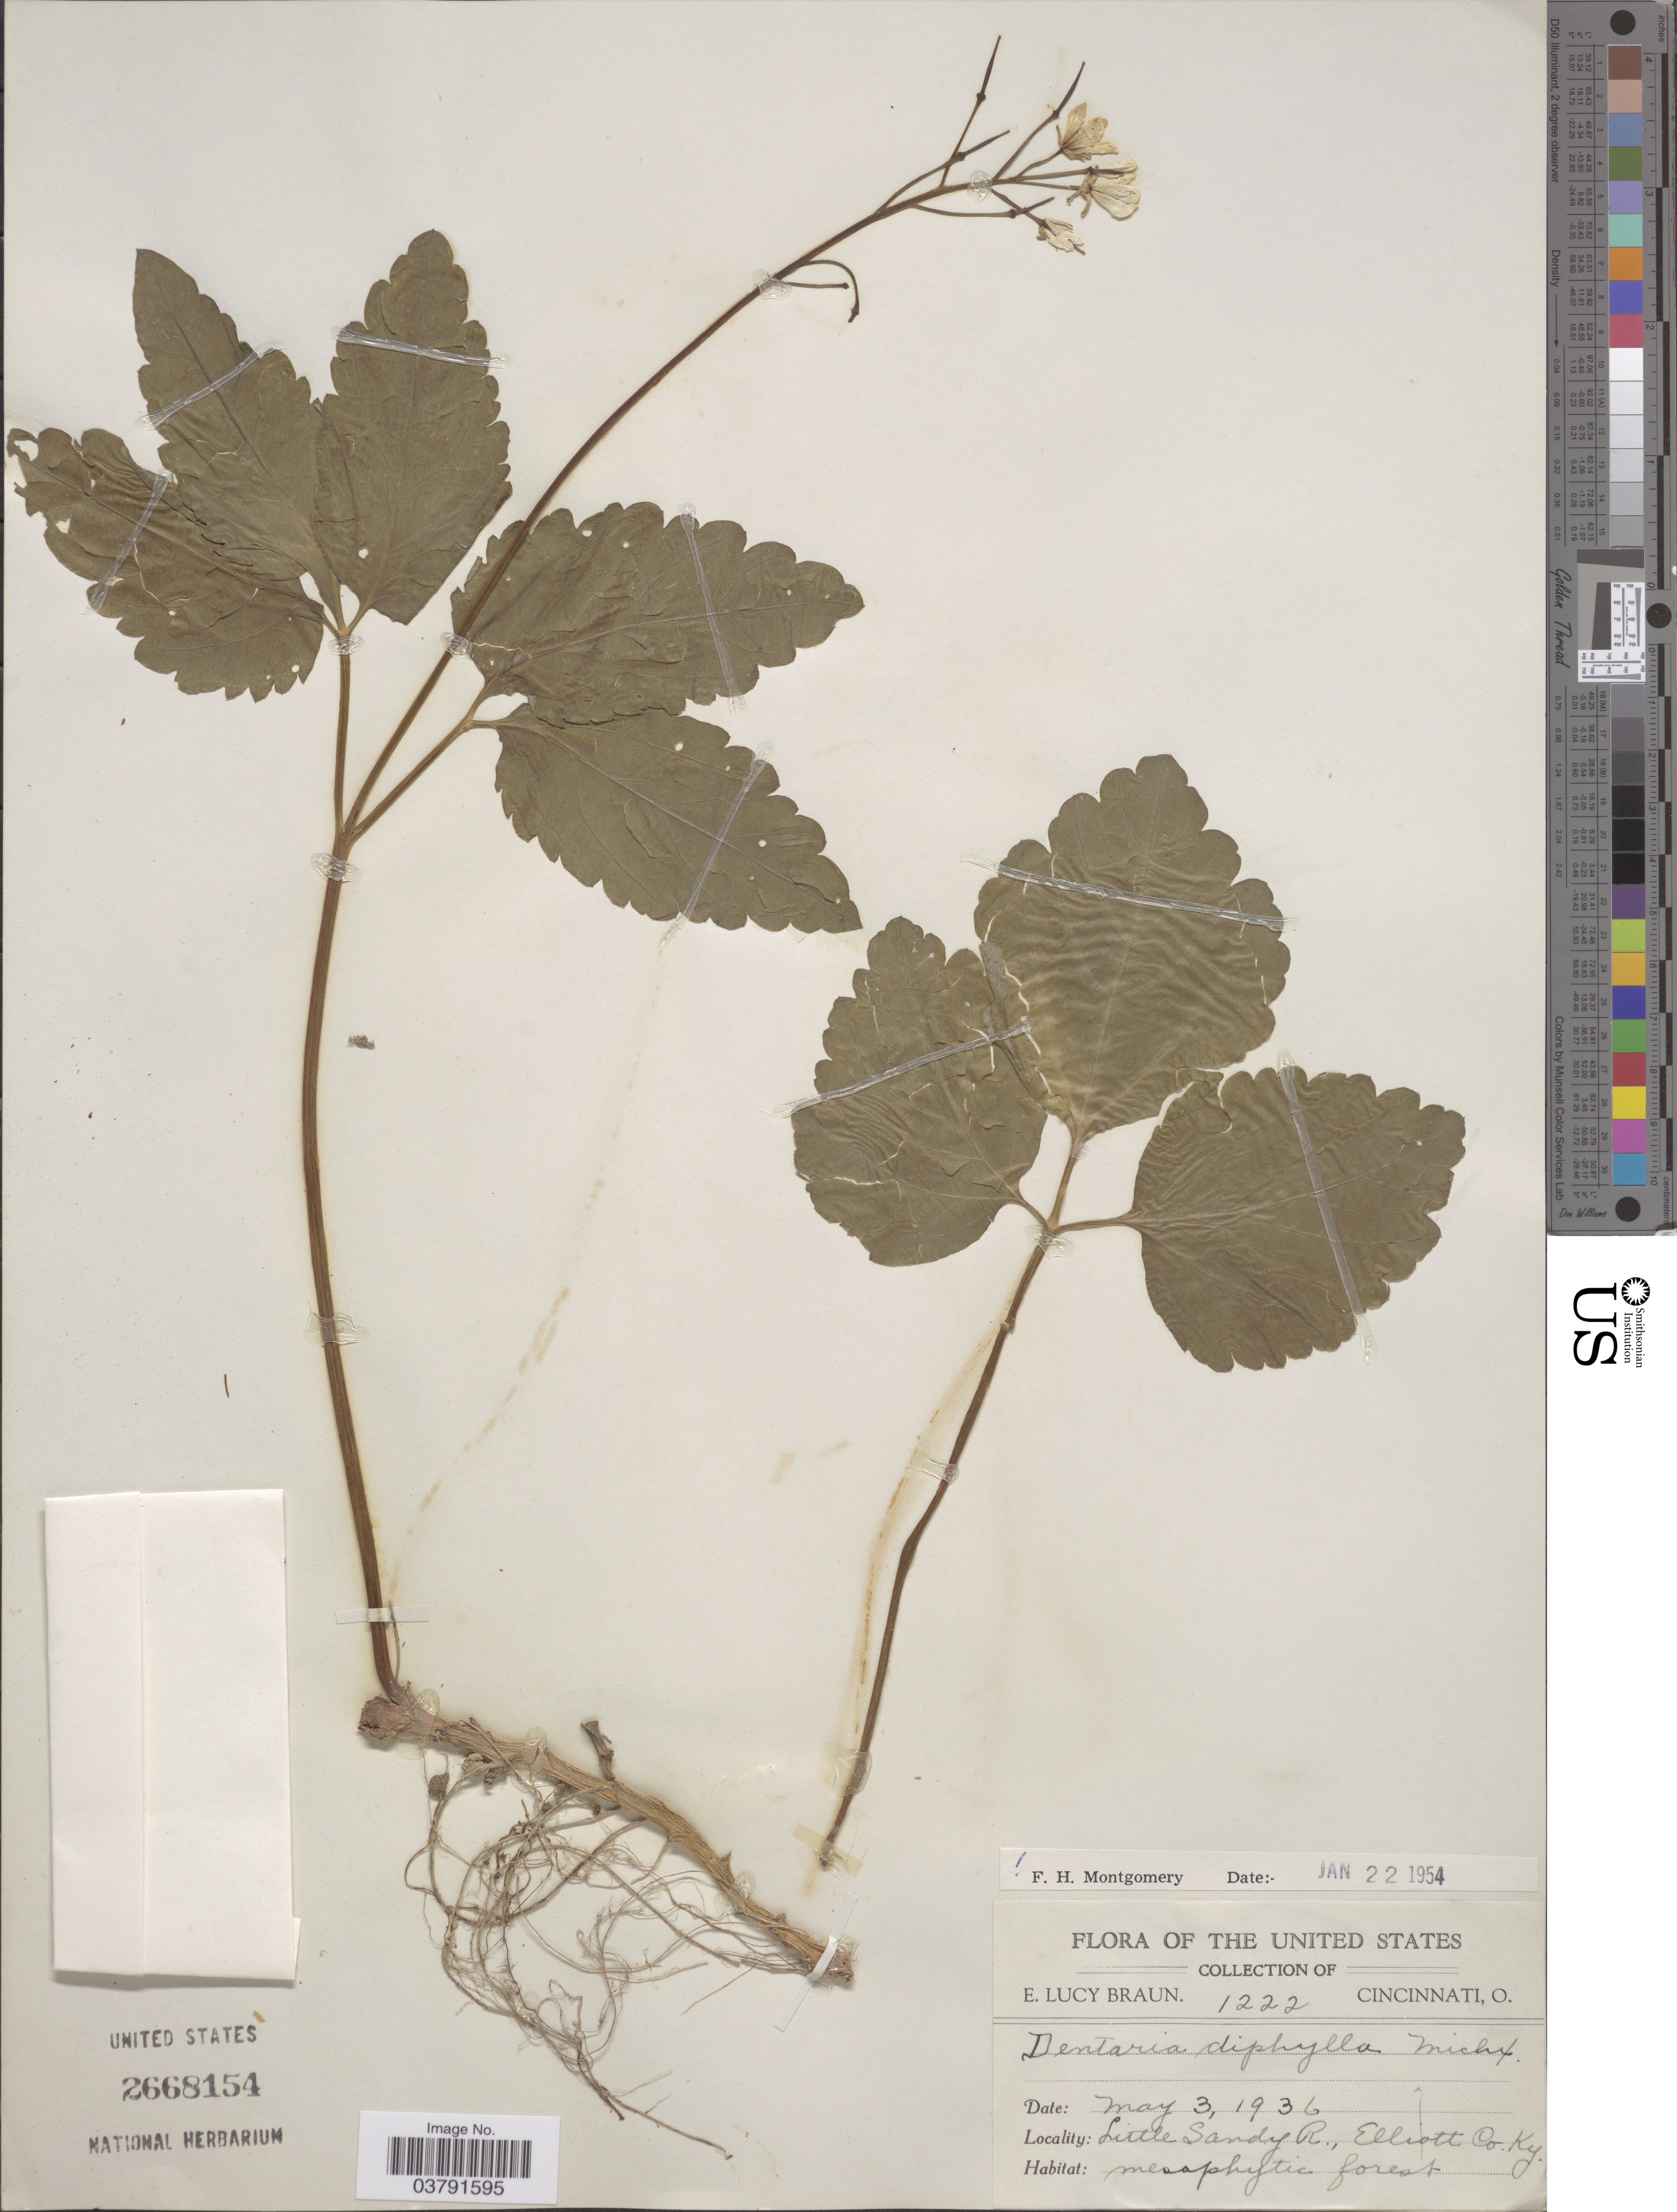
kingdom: Plantae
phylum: Tracheophyta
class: Magnoliopsida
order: Brassicales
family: Brassicaceae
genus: Dentaria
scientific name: Dentaria diphylla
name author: Michx.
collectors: E. L. Braun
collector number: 1222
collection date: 1936-05-03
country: United States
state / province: Kentucky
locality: Little Sandy R., Elliott Co.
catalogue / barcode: US 2668154